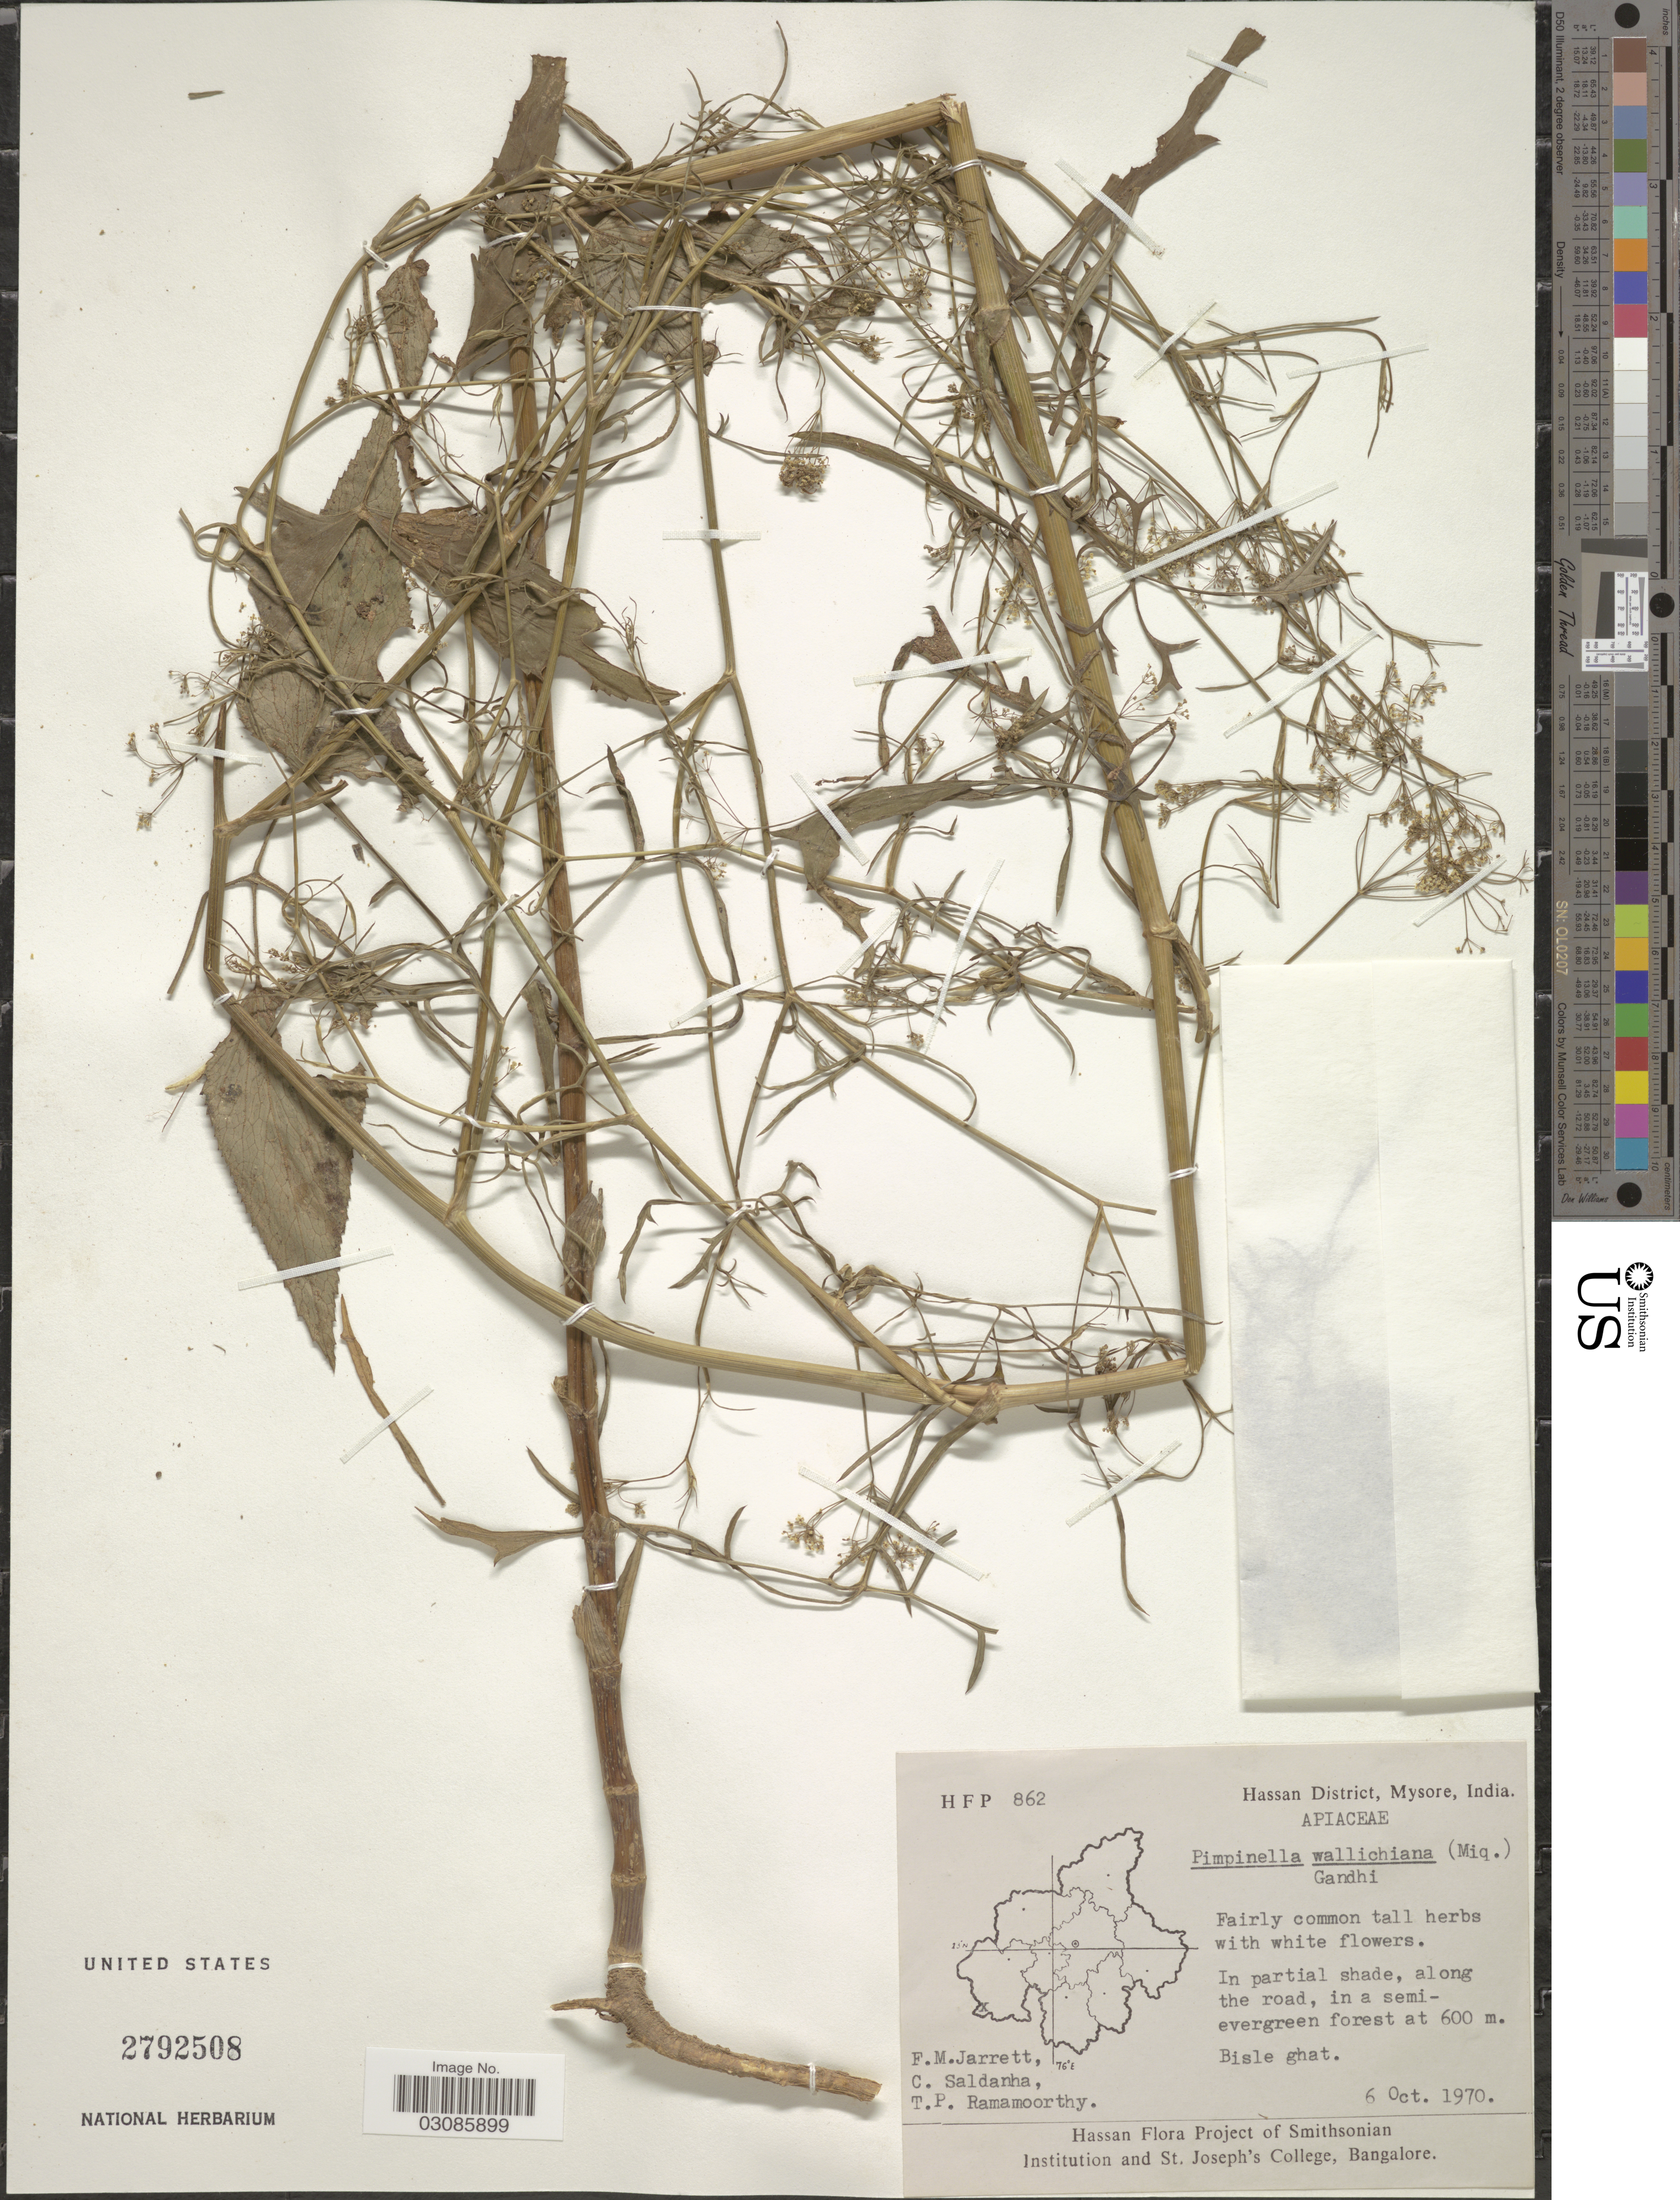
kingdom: Plantae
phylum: Tracheophyta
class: Magnoliopsida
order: Apiales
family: Apiaceae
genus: Pimpinella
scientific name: Pimpinella wallichiana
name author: (Miq.) Gandhi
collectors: F. M. Jarrett, C. Saldanha & T. P. Ramamoorthy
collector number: HFP862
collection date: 1970-10-06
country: India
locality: Hassan District, Mysore, Bisle ghat.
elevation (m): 600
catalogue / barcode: US 2792508